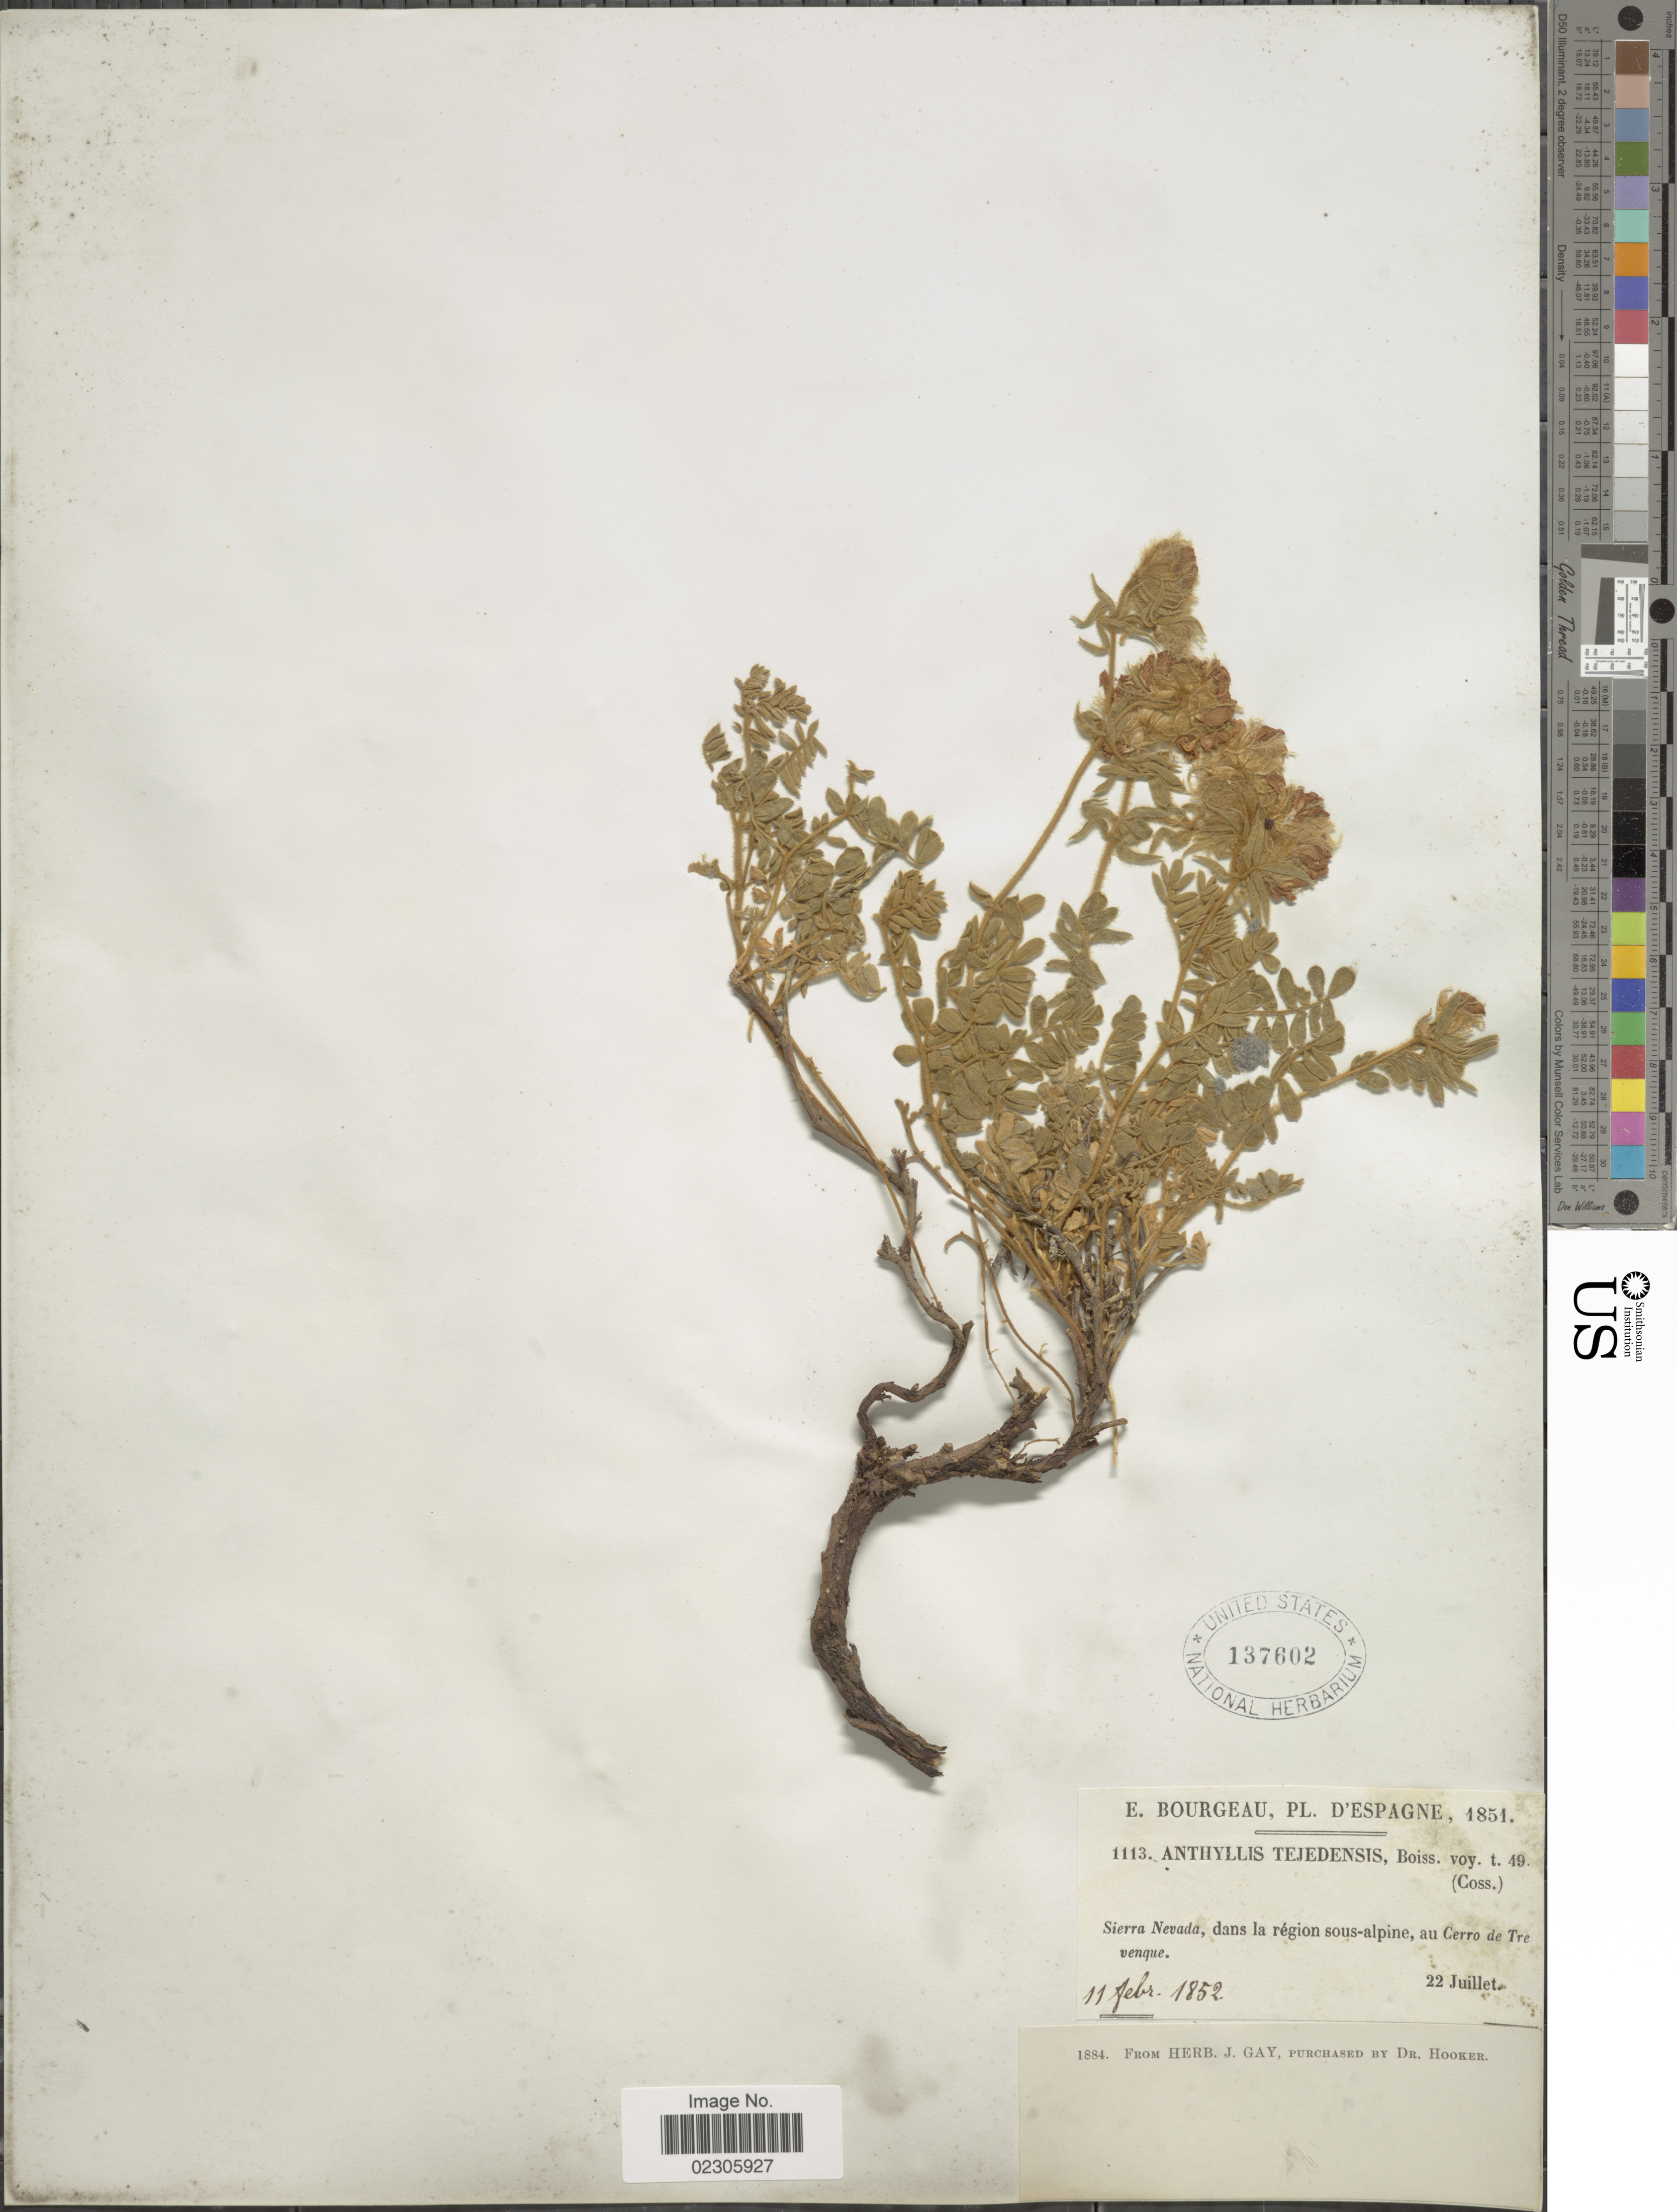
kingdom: Plantae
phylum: Tracheophyta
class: Magnoliopsida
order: Fabales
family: Fabaceae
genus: Anthyllis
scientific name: Anthyllis tejedensis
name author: Boiss.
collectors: E. Bourgeau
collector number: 1113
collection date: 1851-07-22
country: Spain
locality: Espagne, Sierra Nevada, au Cerro de Trevenque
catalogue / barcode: US 137602